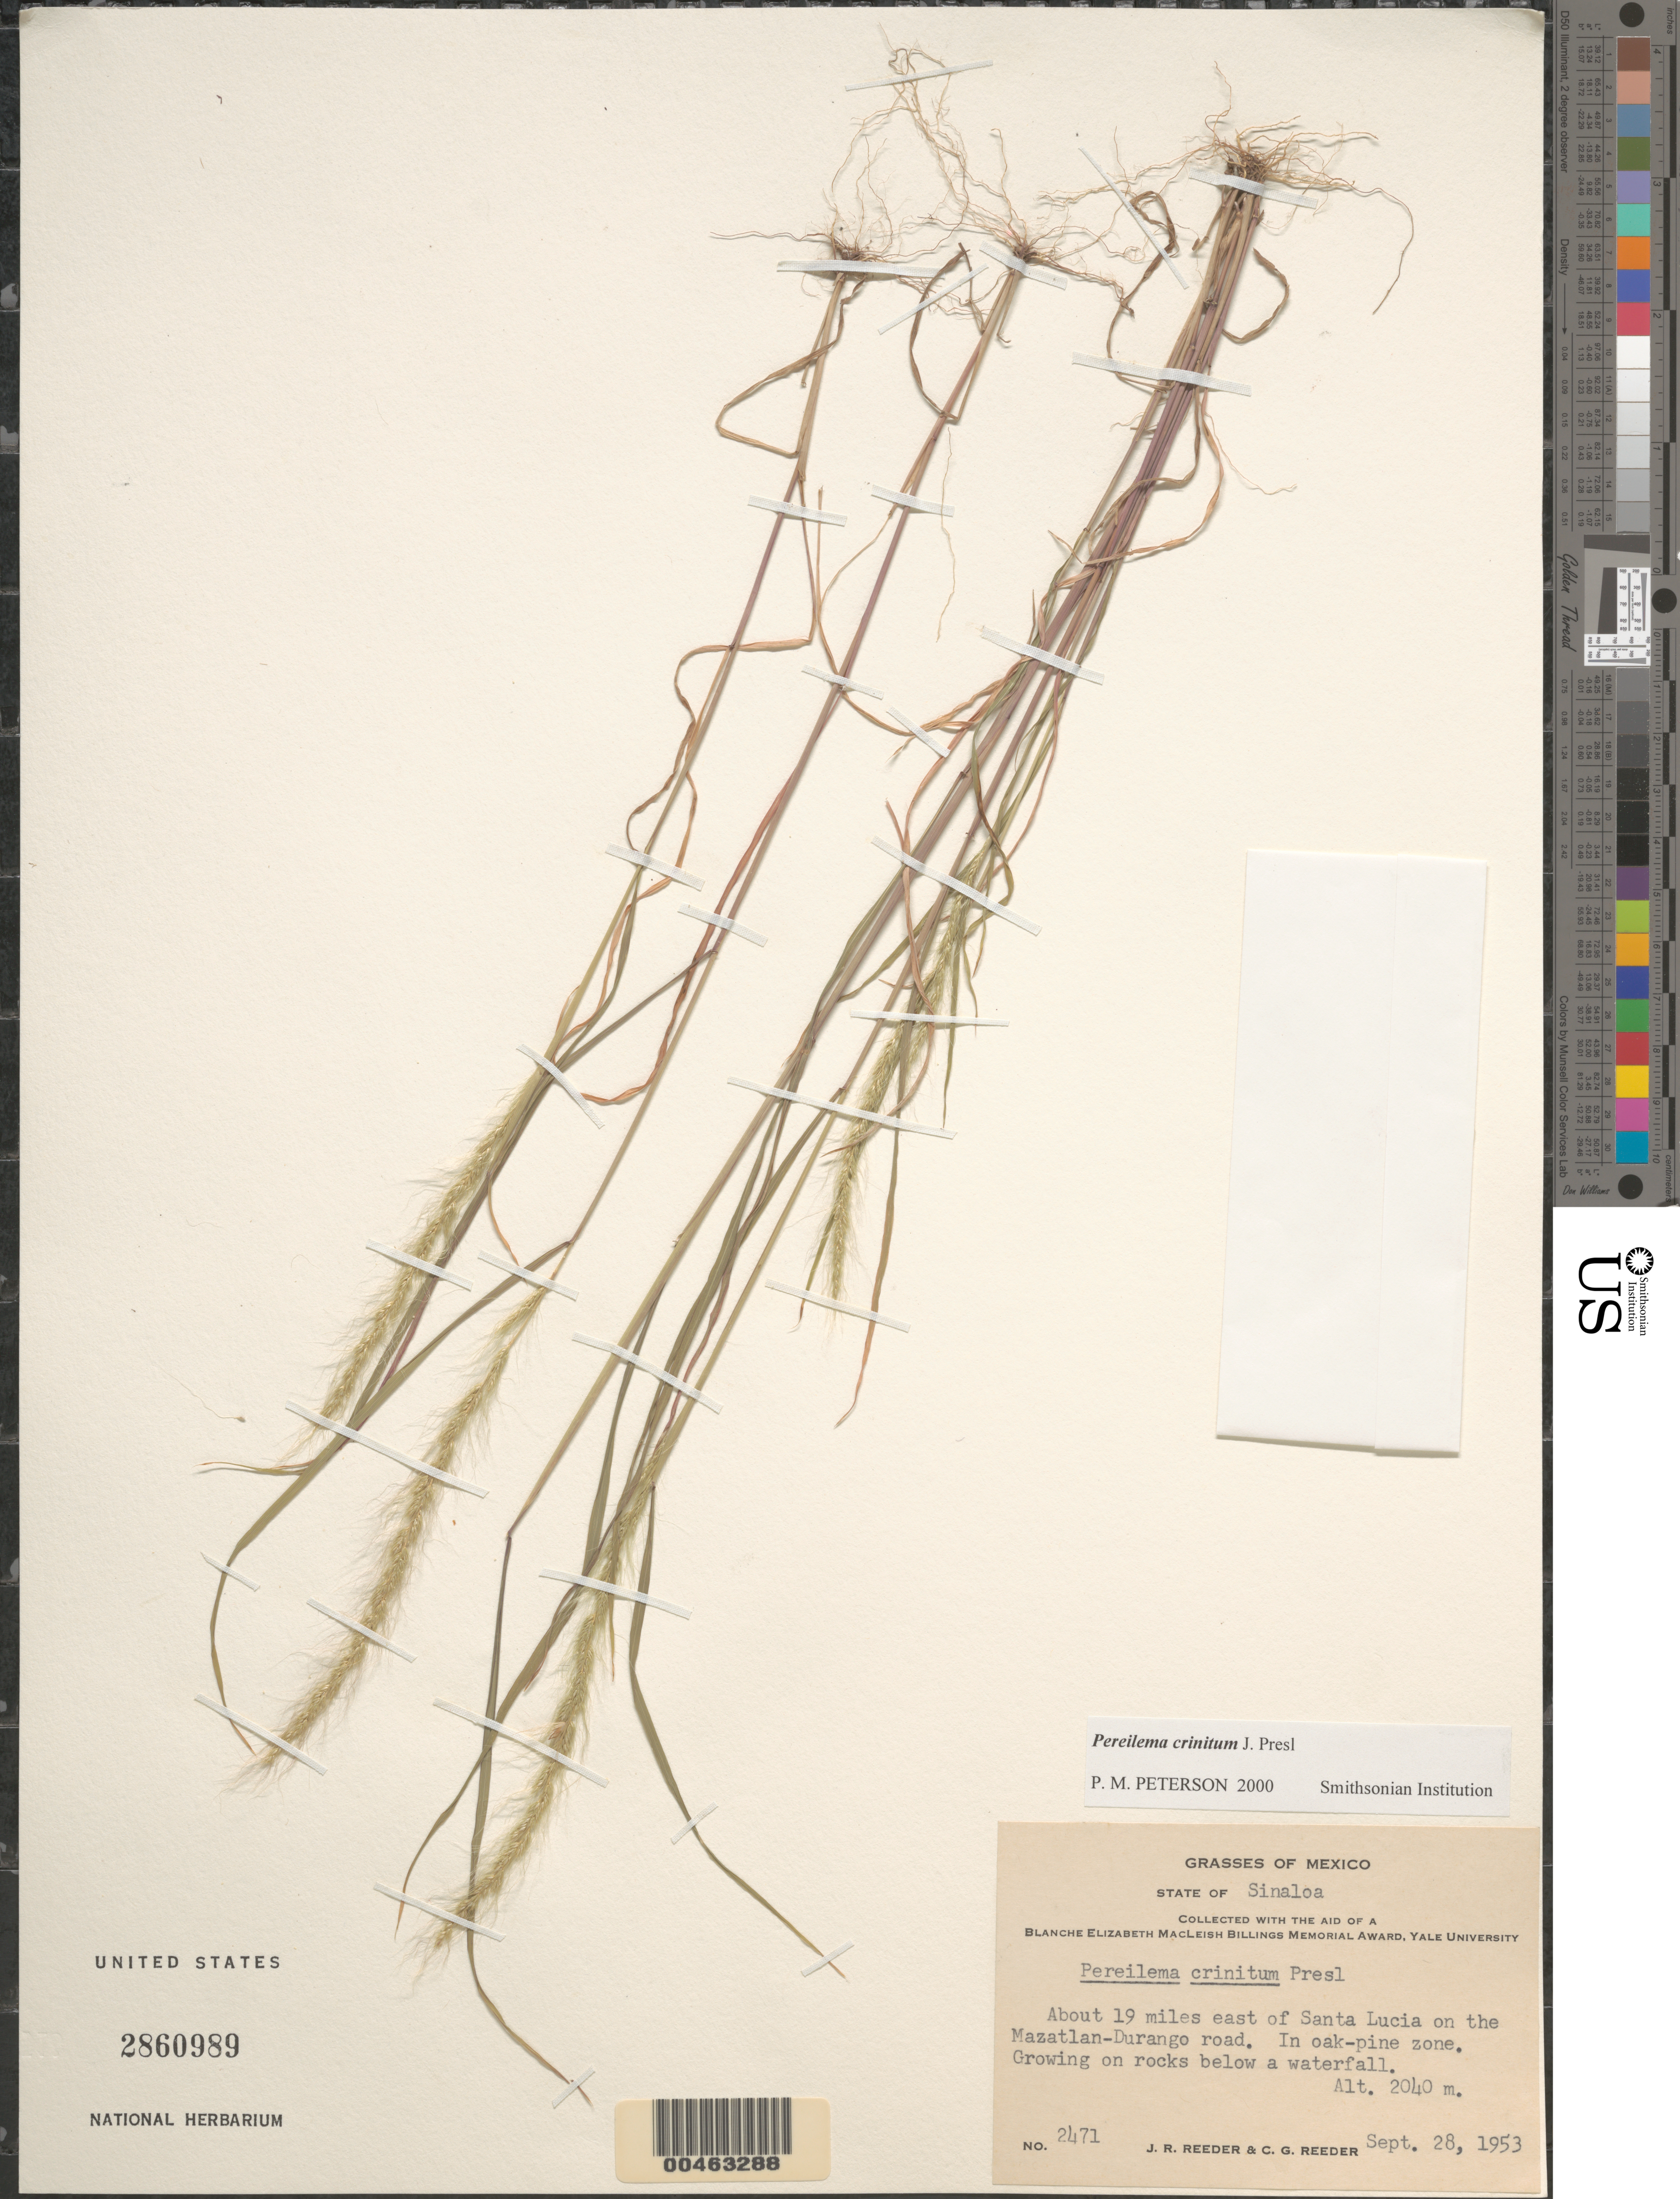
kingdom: Plantae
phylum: Tracheophyta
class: Liliopsida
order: Poales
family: Poaceae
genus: Pereilema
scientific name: Pereilema crinitum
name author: J. Presl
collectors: J. R. Reeder & C. G. Reeder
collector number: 2471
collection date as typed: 28 Sep 1953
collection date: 1953-09-28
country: Mexico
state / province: Sinaloa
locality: About 19 mi E of Santa Lucia on the Mazatlan-Durango rd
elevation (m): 2040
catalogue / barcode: US 2860989